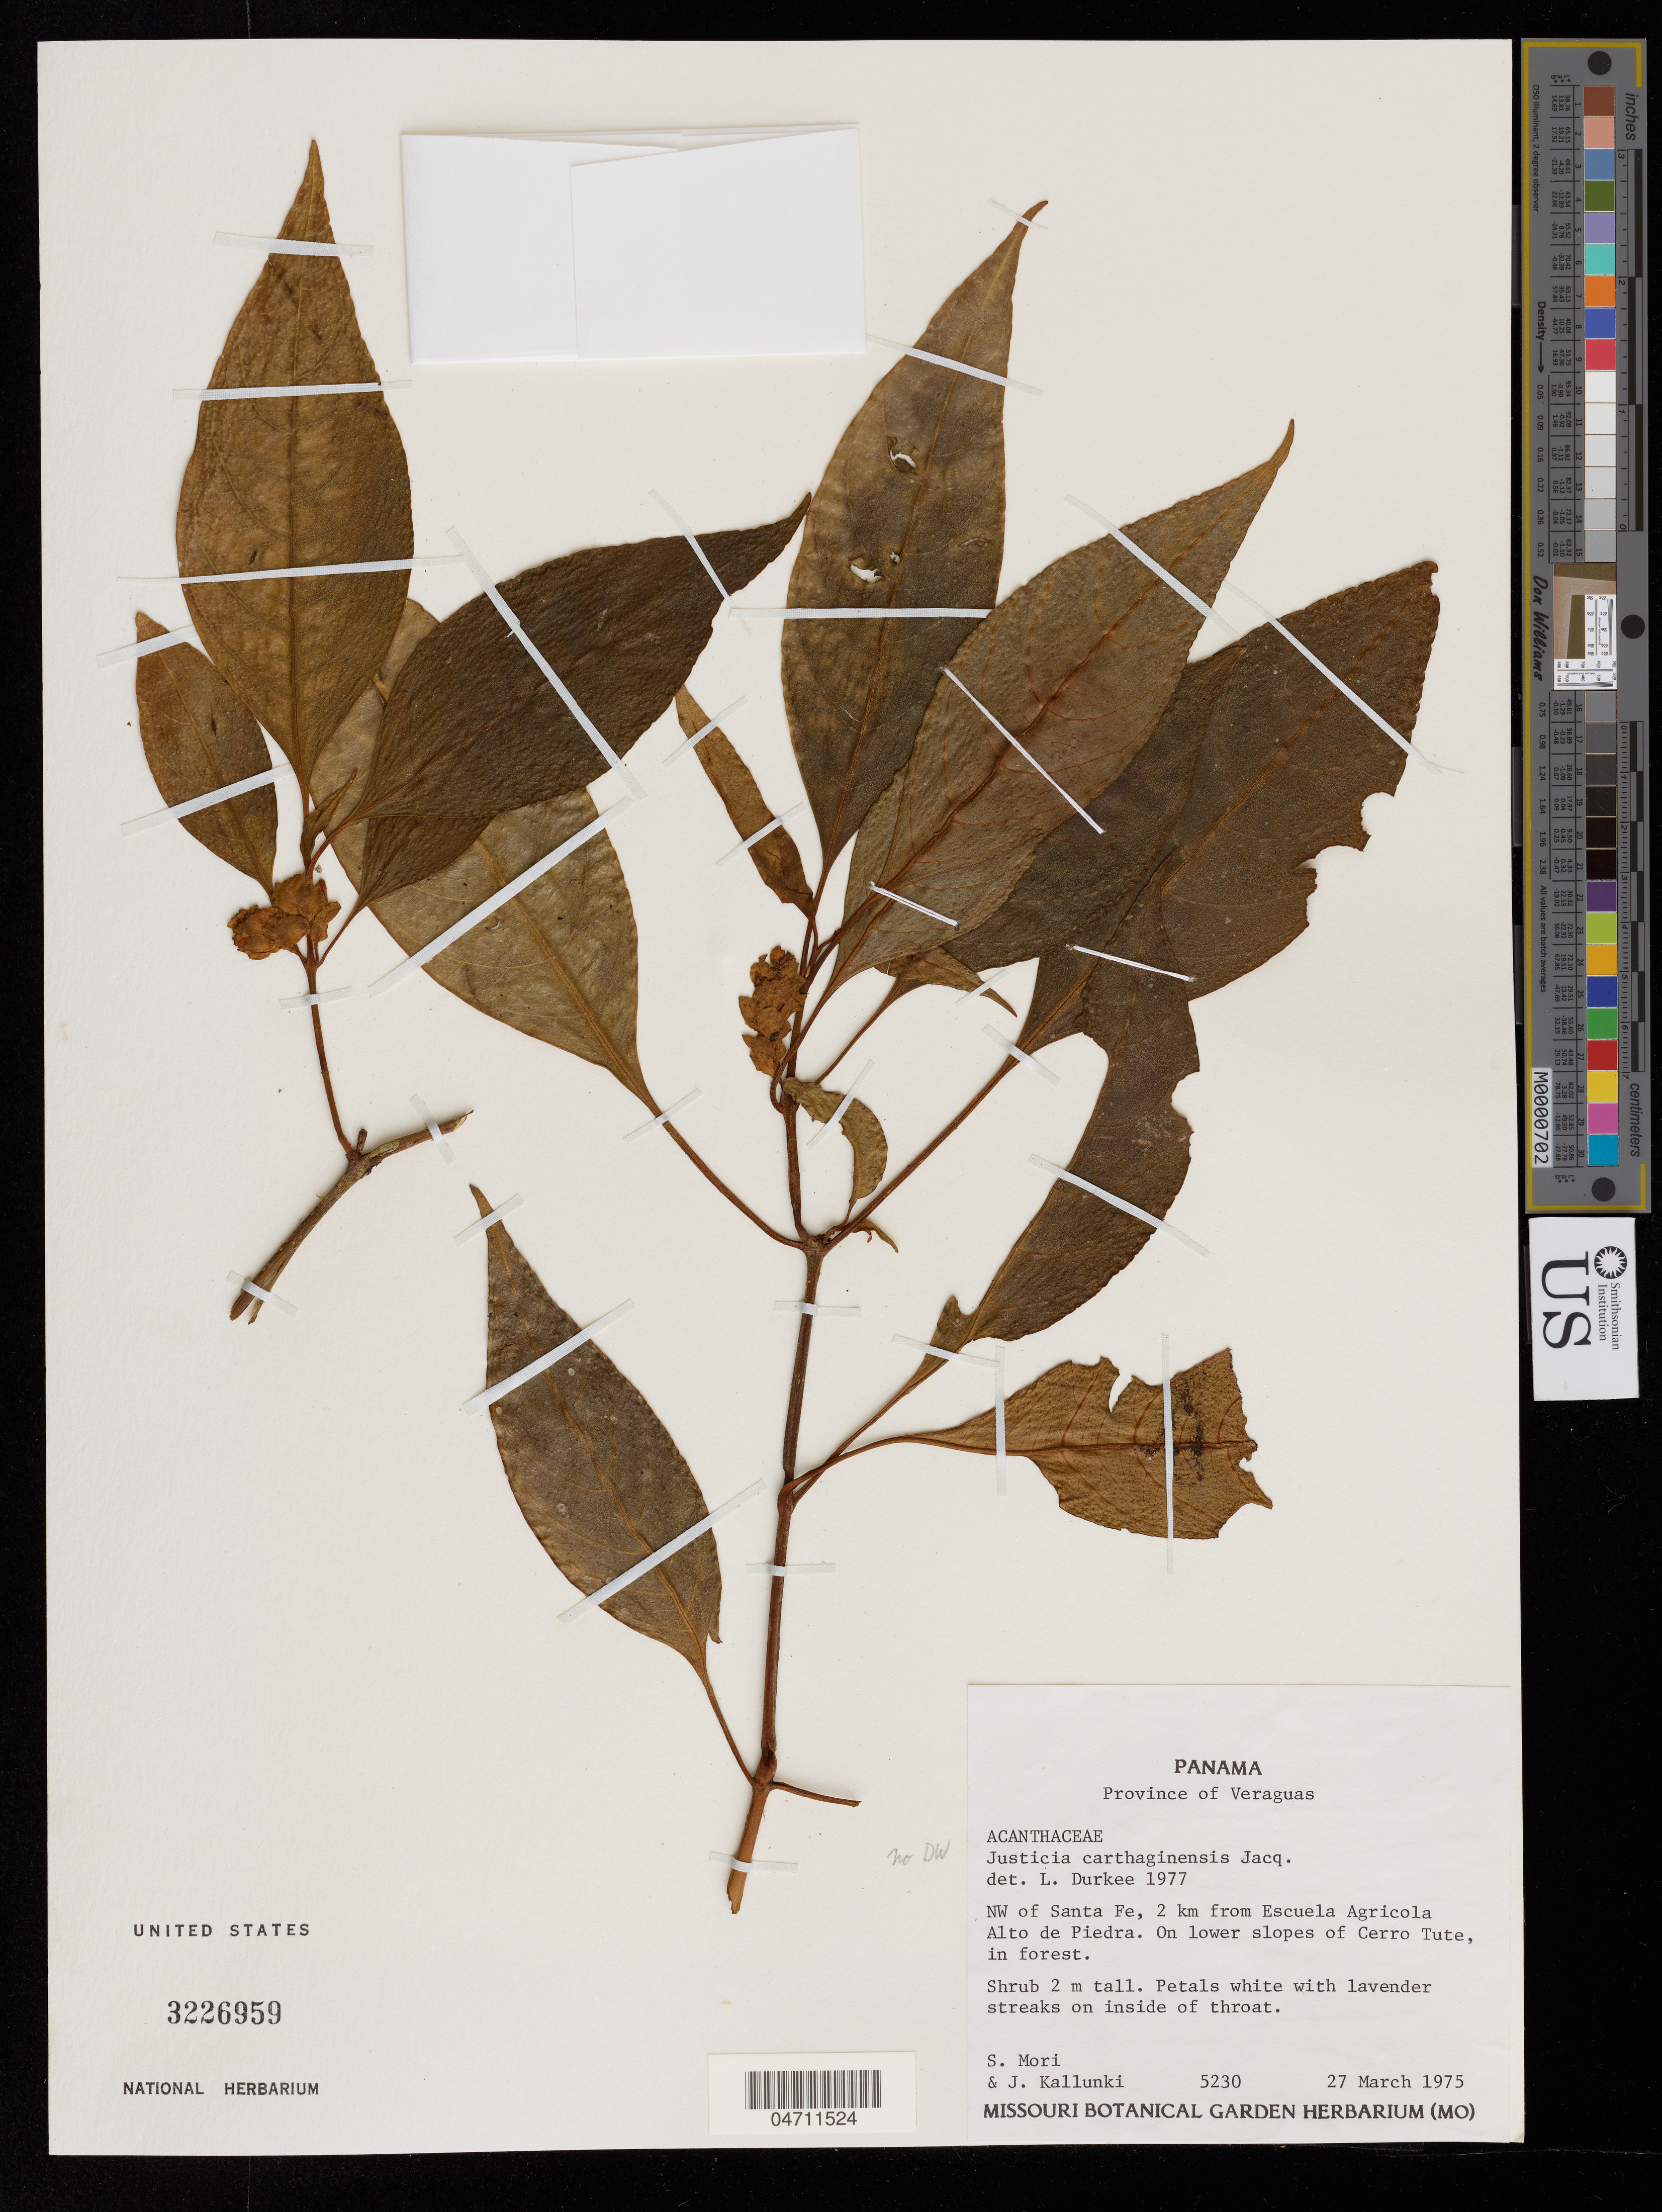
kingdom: Plantae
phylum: Tracheophyta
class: Magnoliopsida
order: Lamiales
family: Acanthaceae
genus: Justicia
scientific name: Justicia carthaginensis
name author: Jacq.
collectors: S. Mori & J. Kallunki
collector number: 5230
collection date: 1975-03-27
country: Panama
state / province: Veraguas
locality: NW of Santa Fe, 2 km from Escuela Agricola Alto de Piedra, slopest of Cerro Tute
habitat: In forest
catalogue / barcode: US 3226959